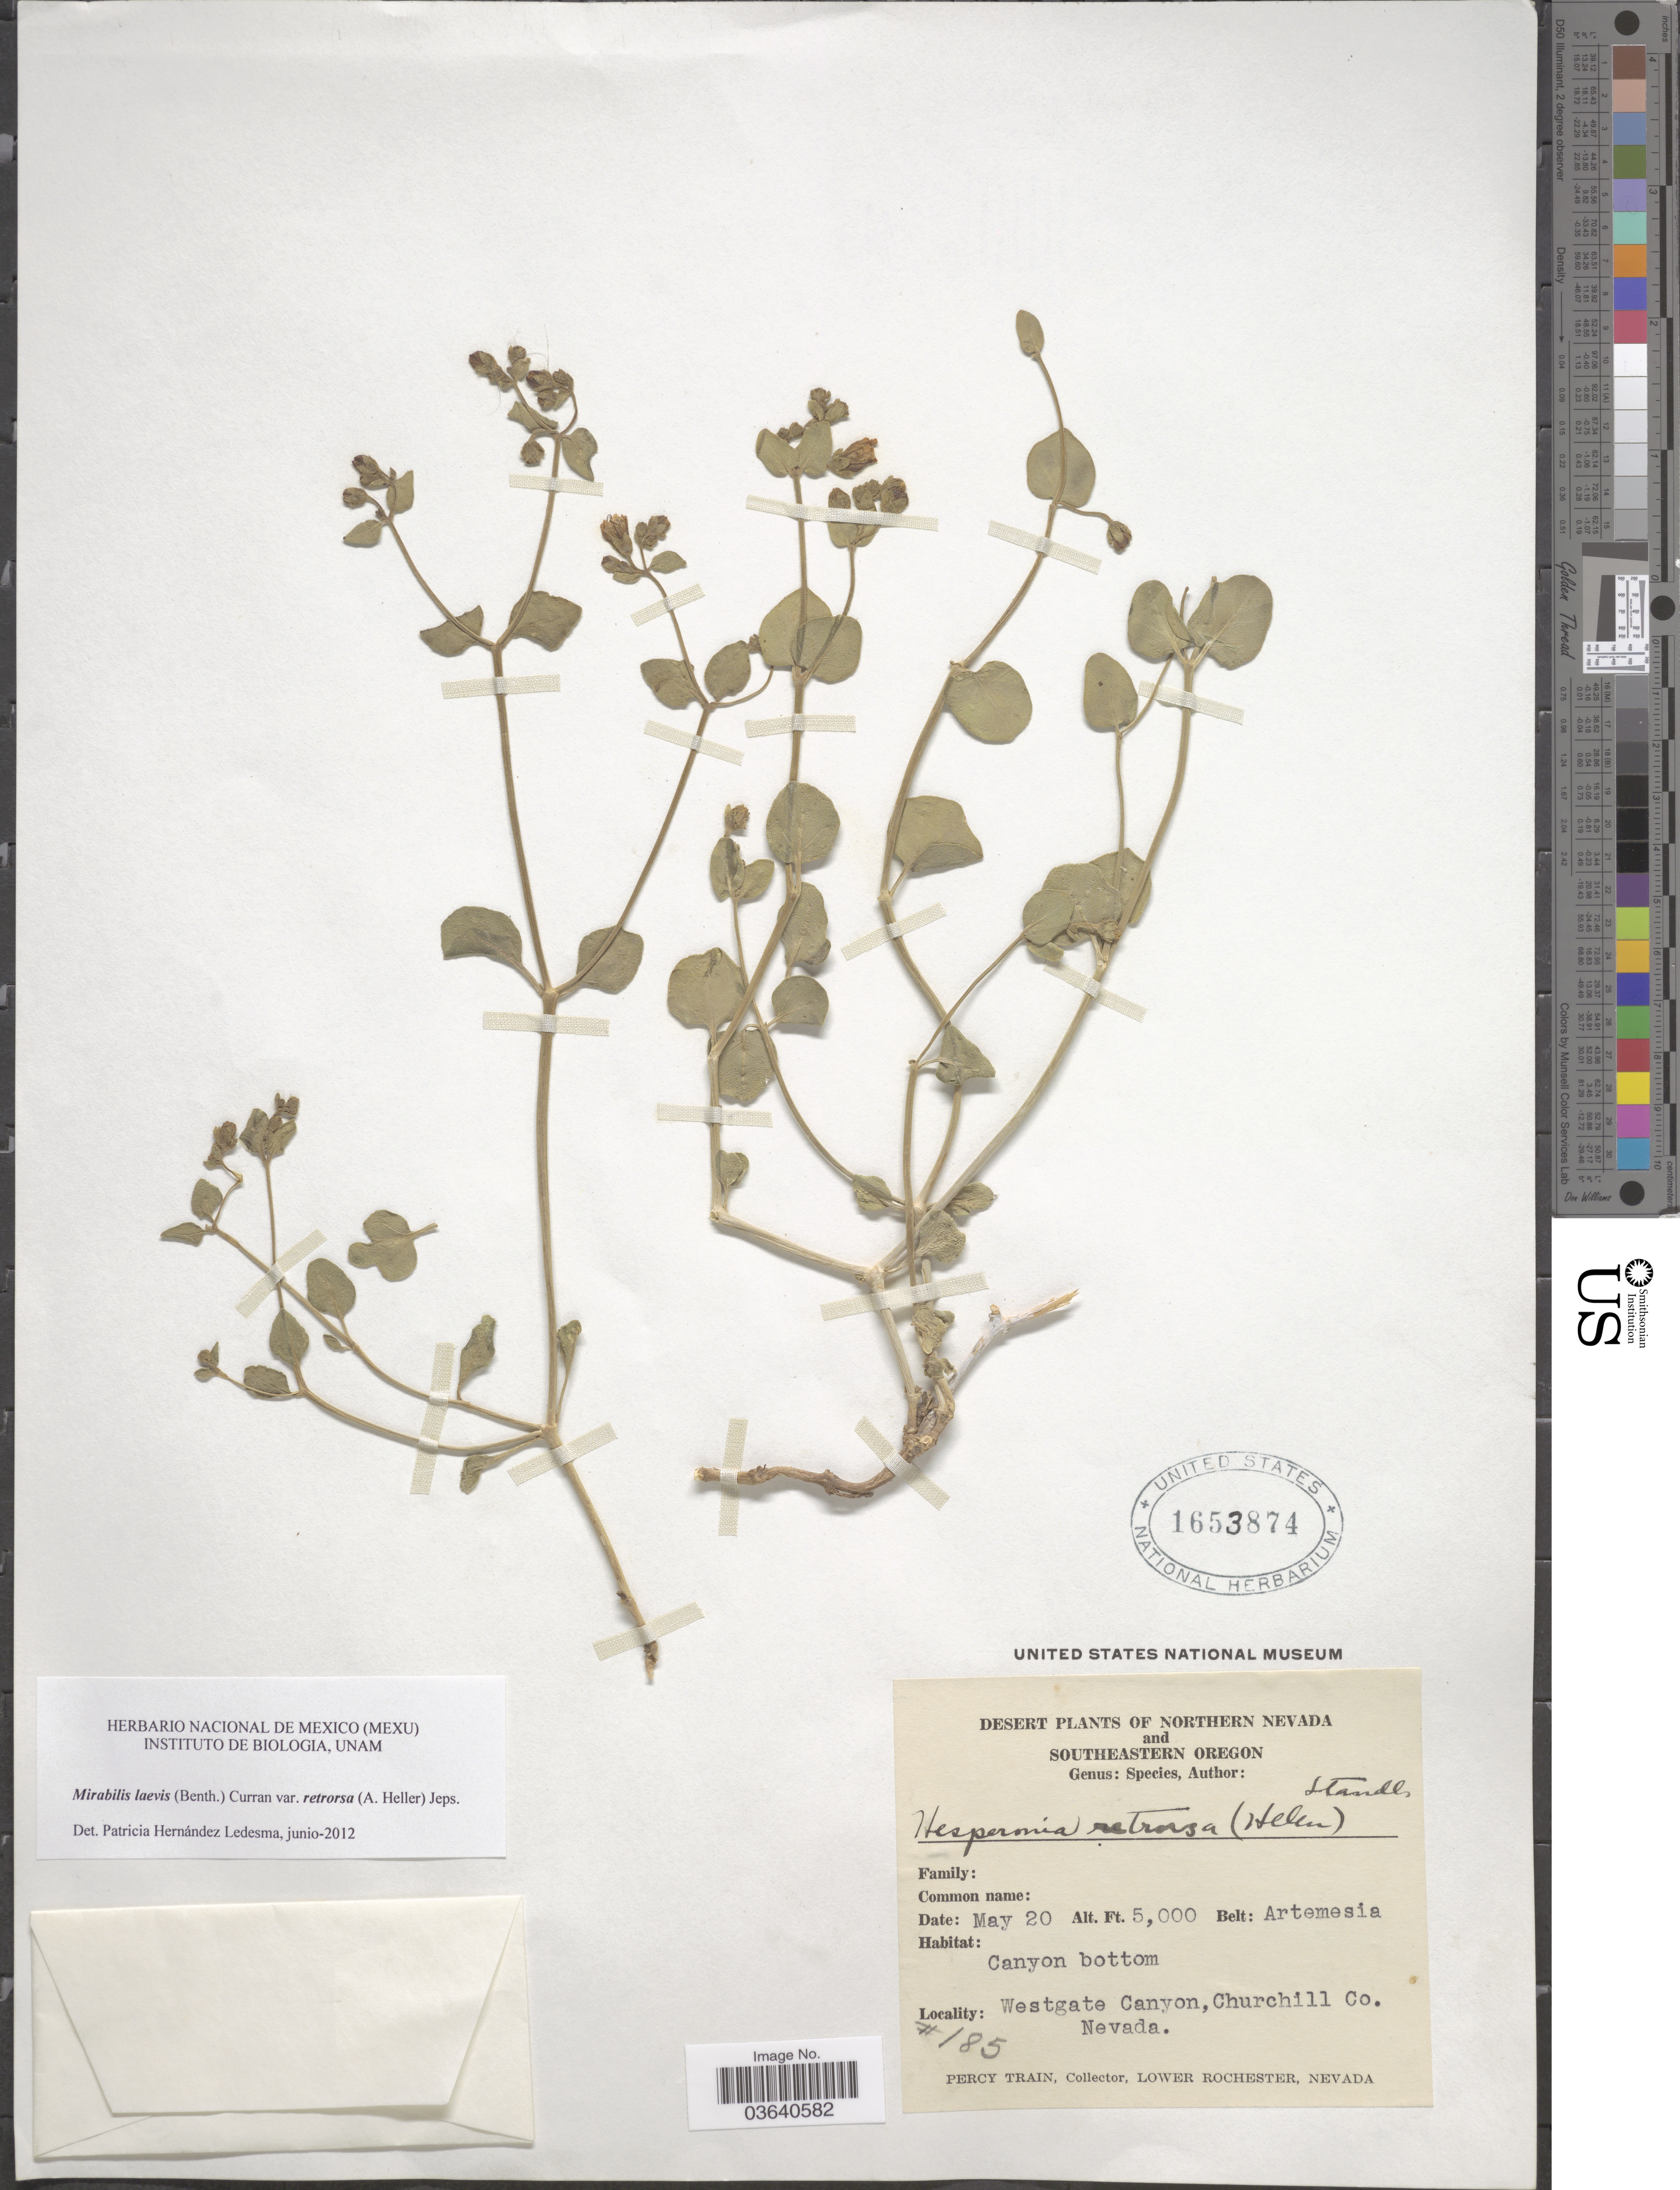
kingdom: Plantae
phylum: Tracheophyta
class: Magnoliopsida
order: Caryophyllales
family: Nyctaginaceae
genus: Mirabilis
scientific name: Mirabilis laevis var. retrorsa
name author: (A. Heller) Jeps.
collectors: P. Train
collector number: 185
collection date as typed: Transcribed d/m/y: /5/20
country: United States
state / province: Nevada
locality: Northern Nevada. Westgate Canyon, Churchill Co.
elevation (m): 1524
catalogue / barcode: US 1653874